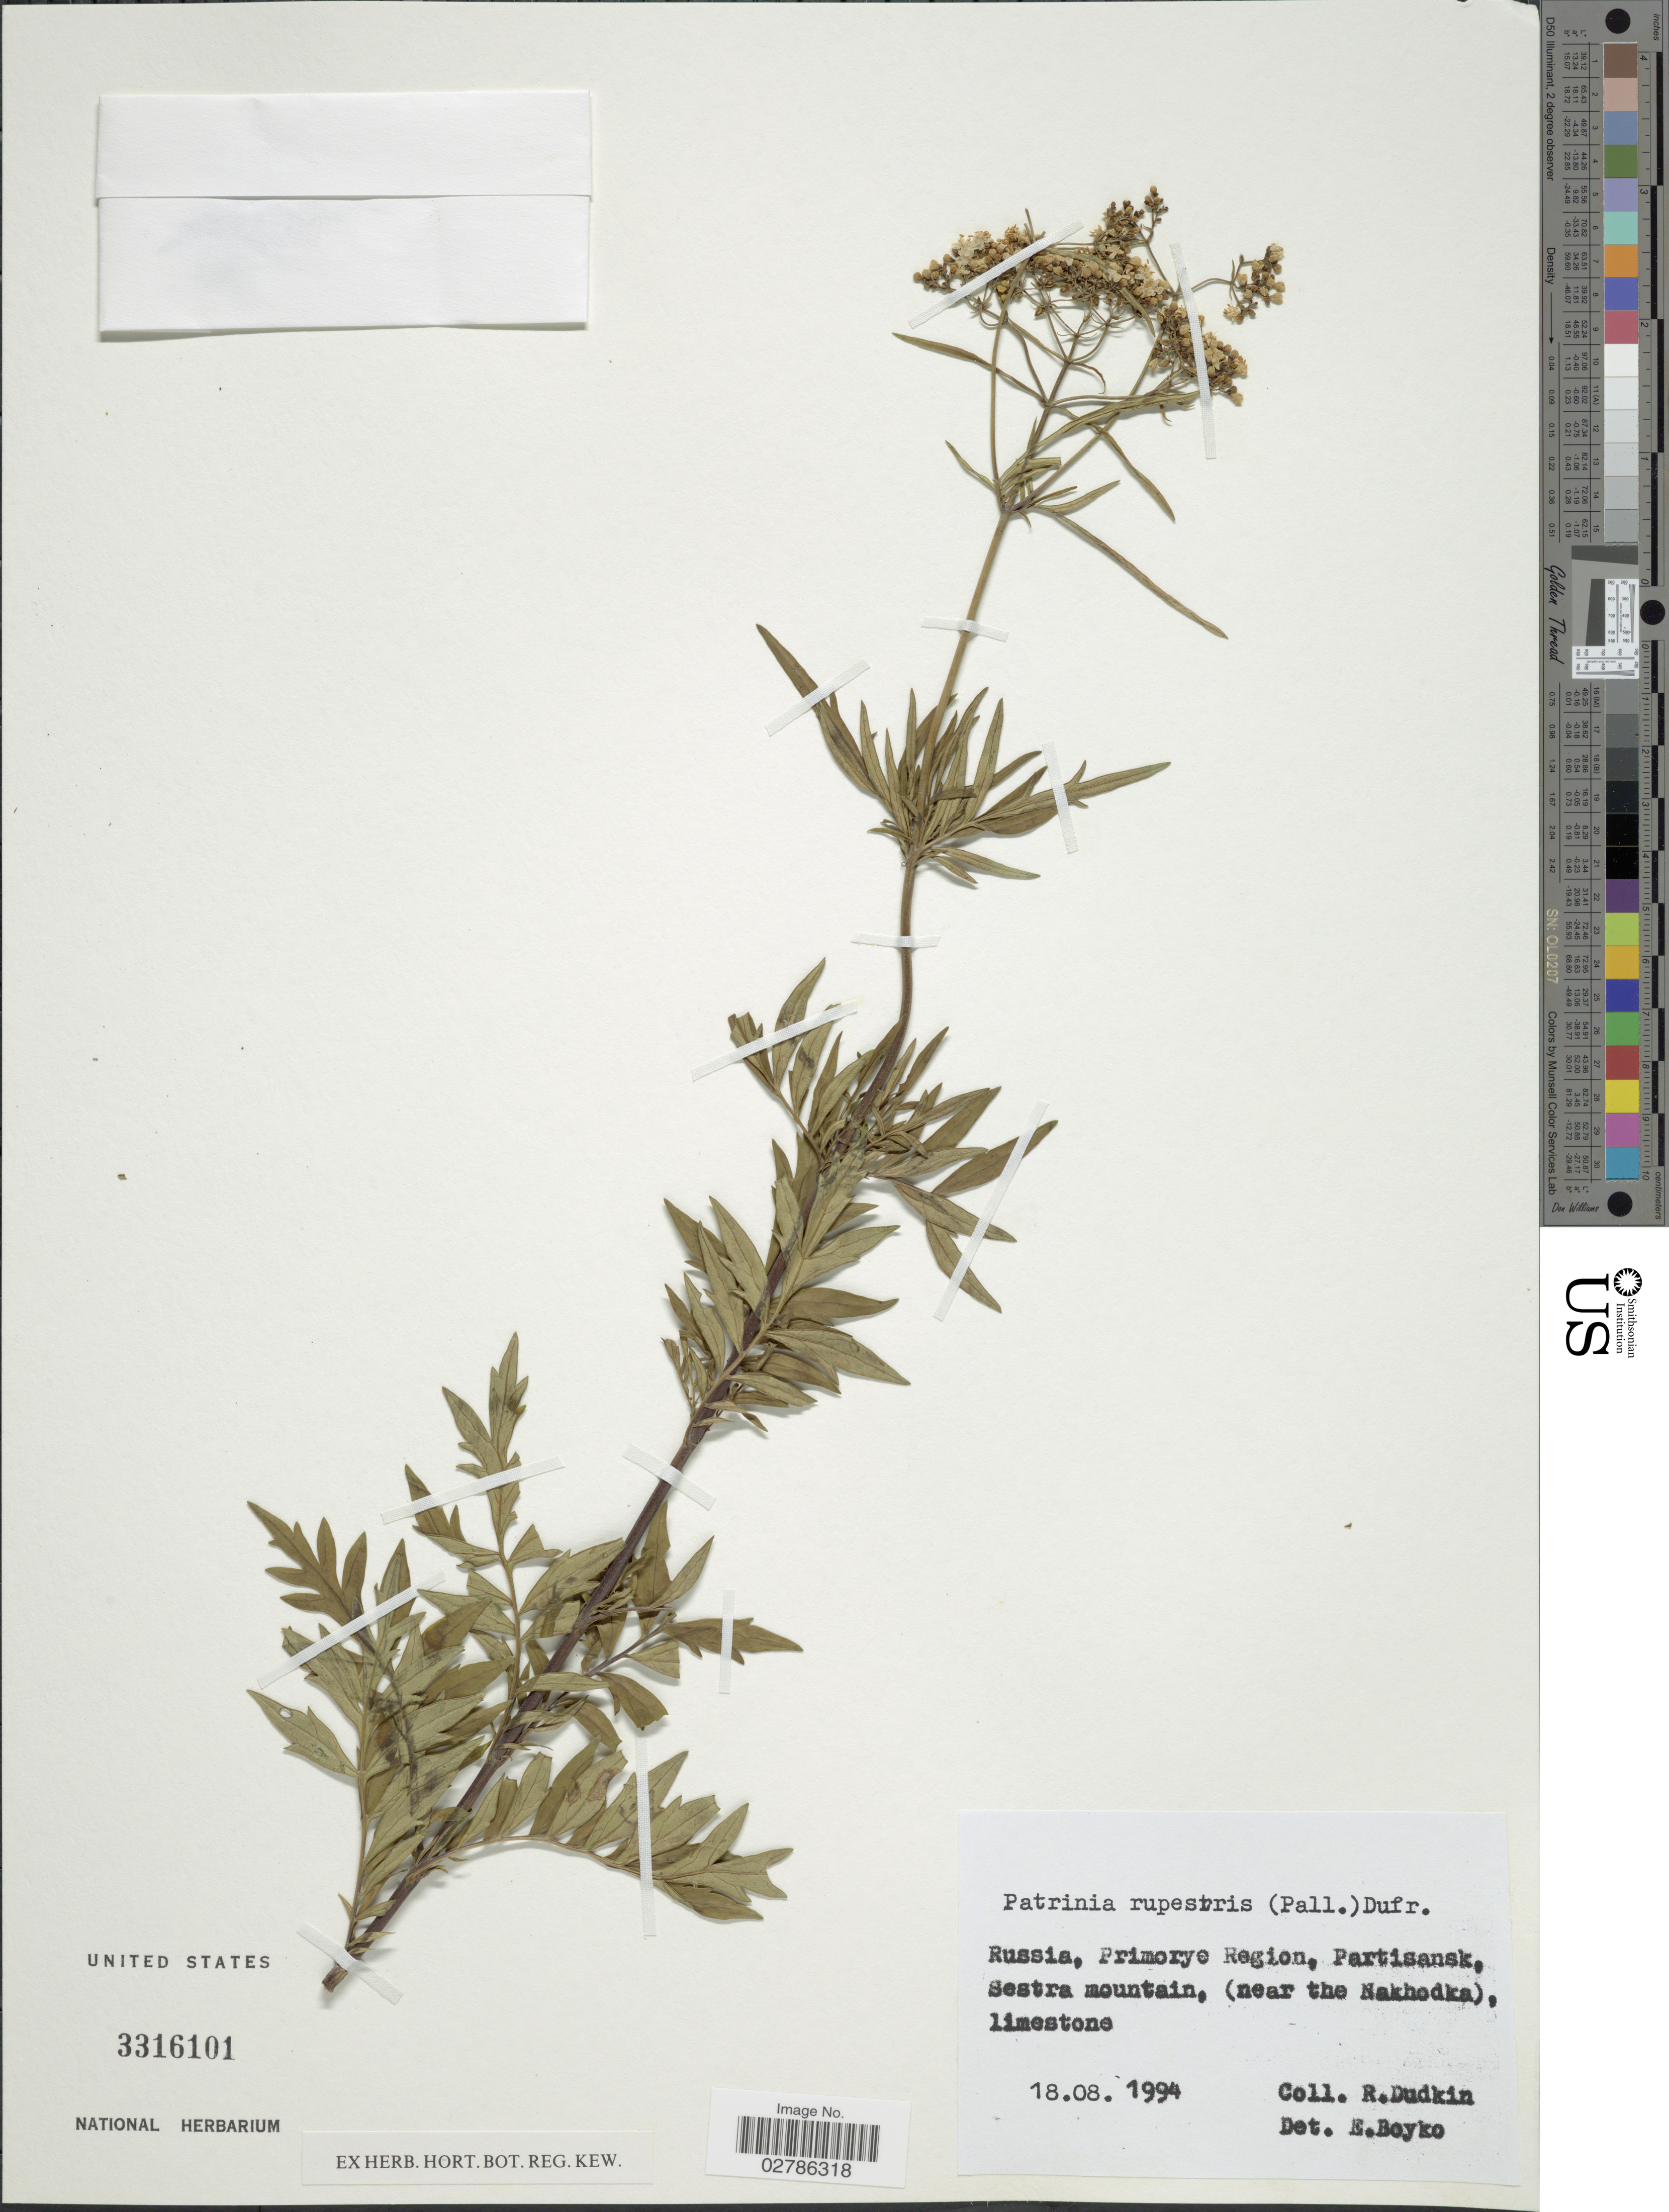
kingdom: Plantae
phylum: Tracheophyta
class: Magnoliopsida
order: Dipsacales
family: Caprifoliaceae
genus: Patrinia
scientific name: Patrinia rupestris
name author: (Pall.) Dufr.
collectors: R. Dudkin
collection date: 1994-08-18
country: Russian Federation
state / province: Primorsky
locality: Russia, Primorye Region, Partisansk, Sestra mountain, (near the Nakhodka).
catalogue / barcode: US 3316101